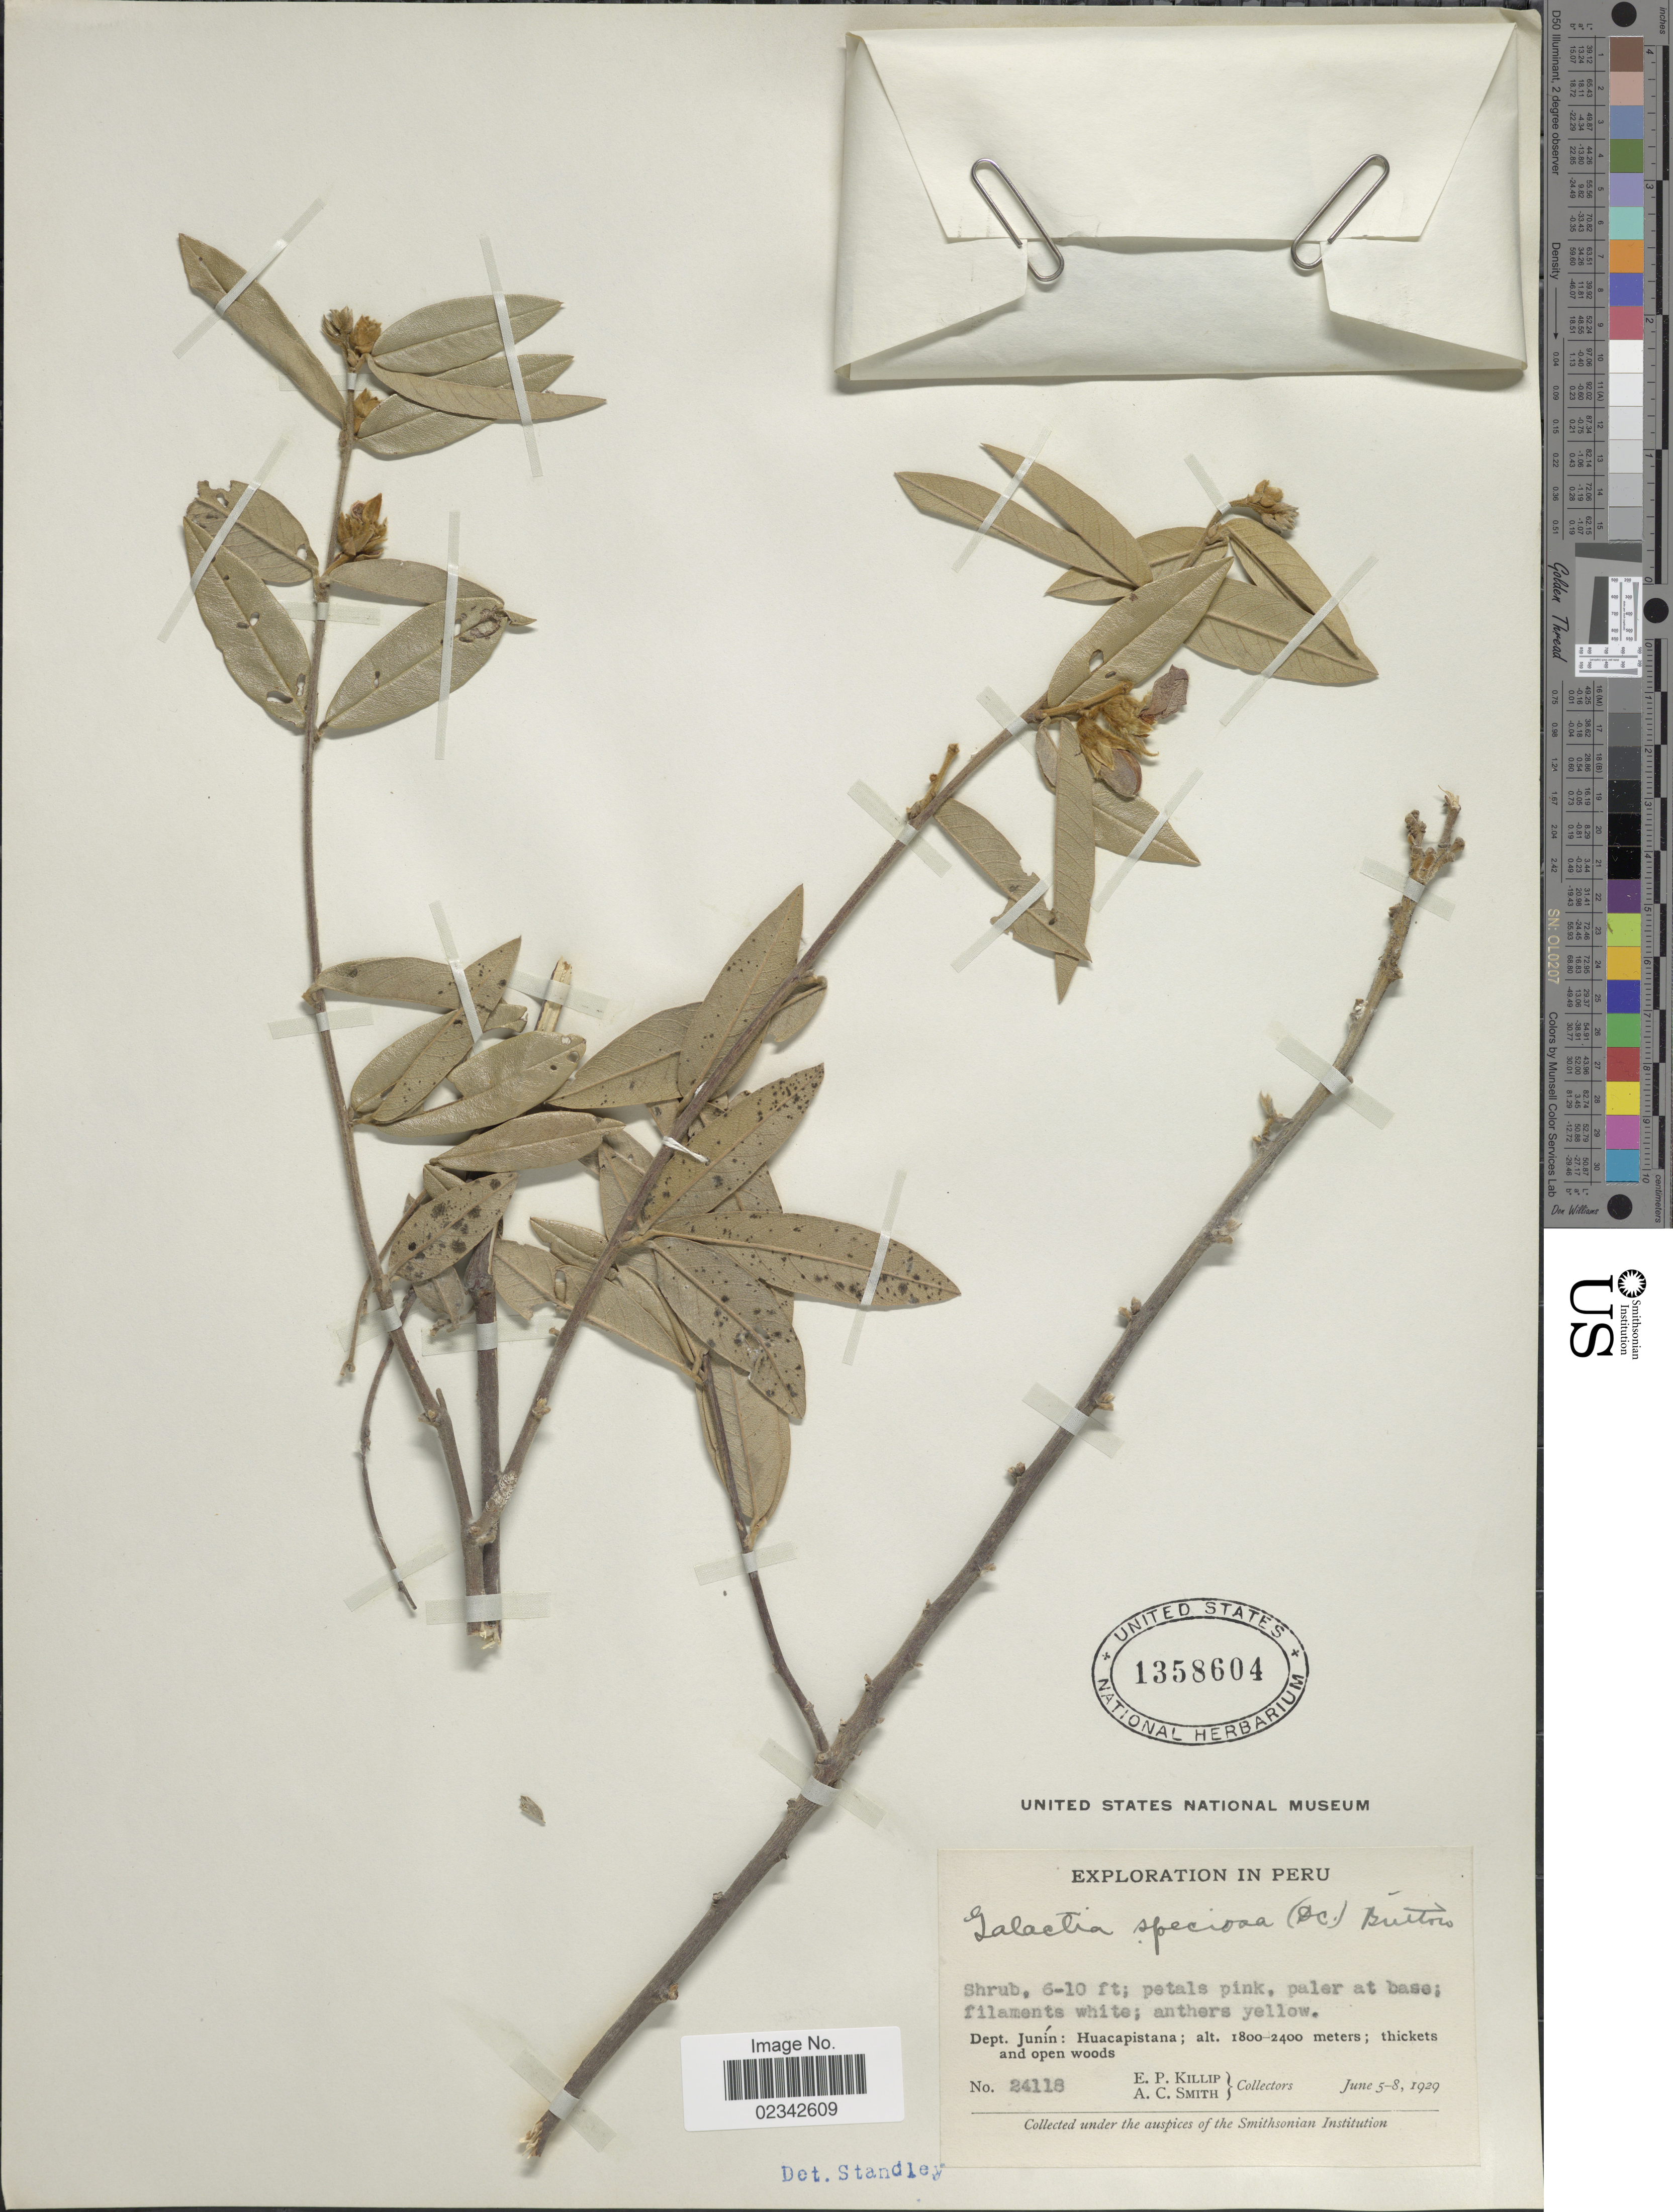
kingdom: Plantae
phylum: Tracheophyta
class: Magnoliopsida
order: Fabales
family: Fabaceae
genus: Collaea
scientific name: Collaea speciosa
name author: (Loisel.) DC.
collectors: E. P. Killip & A. C. Smith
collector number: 24118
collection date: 1929-06-05/1929-06-08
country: Peru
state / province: Junín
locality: Huacapistana, thickets and open woods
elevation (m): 1800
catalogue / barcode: US 1358604